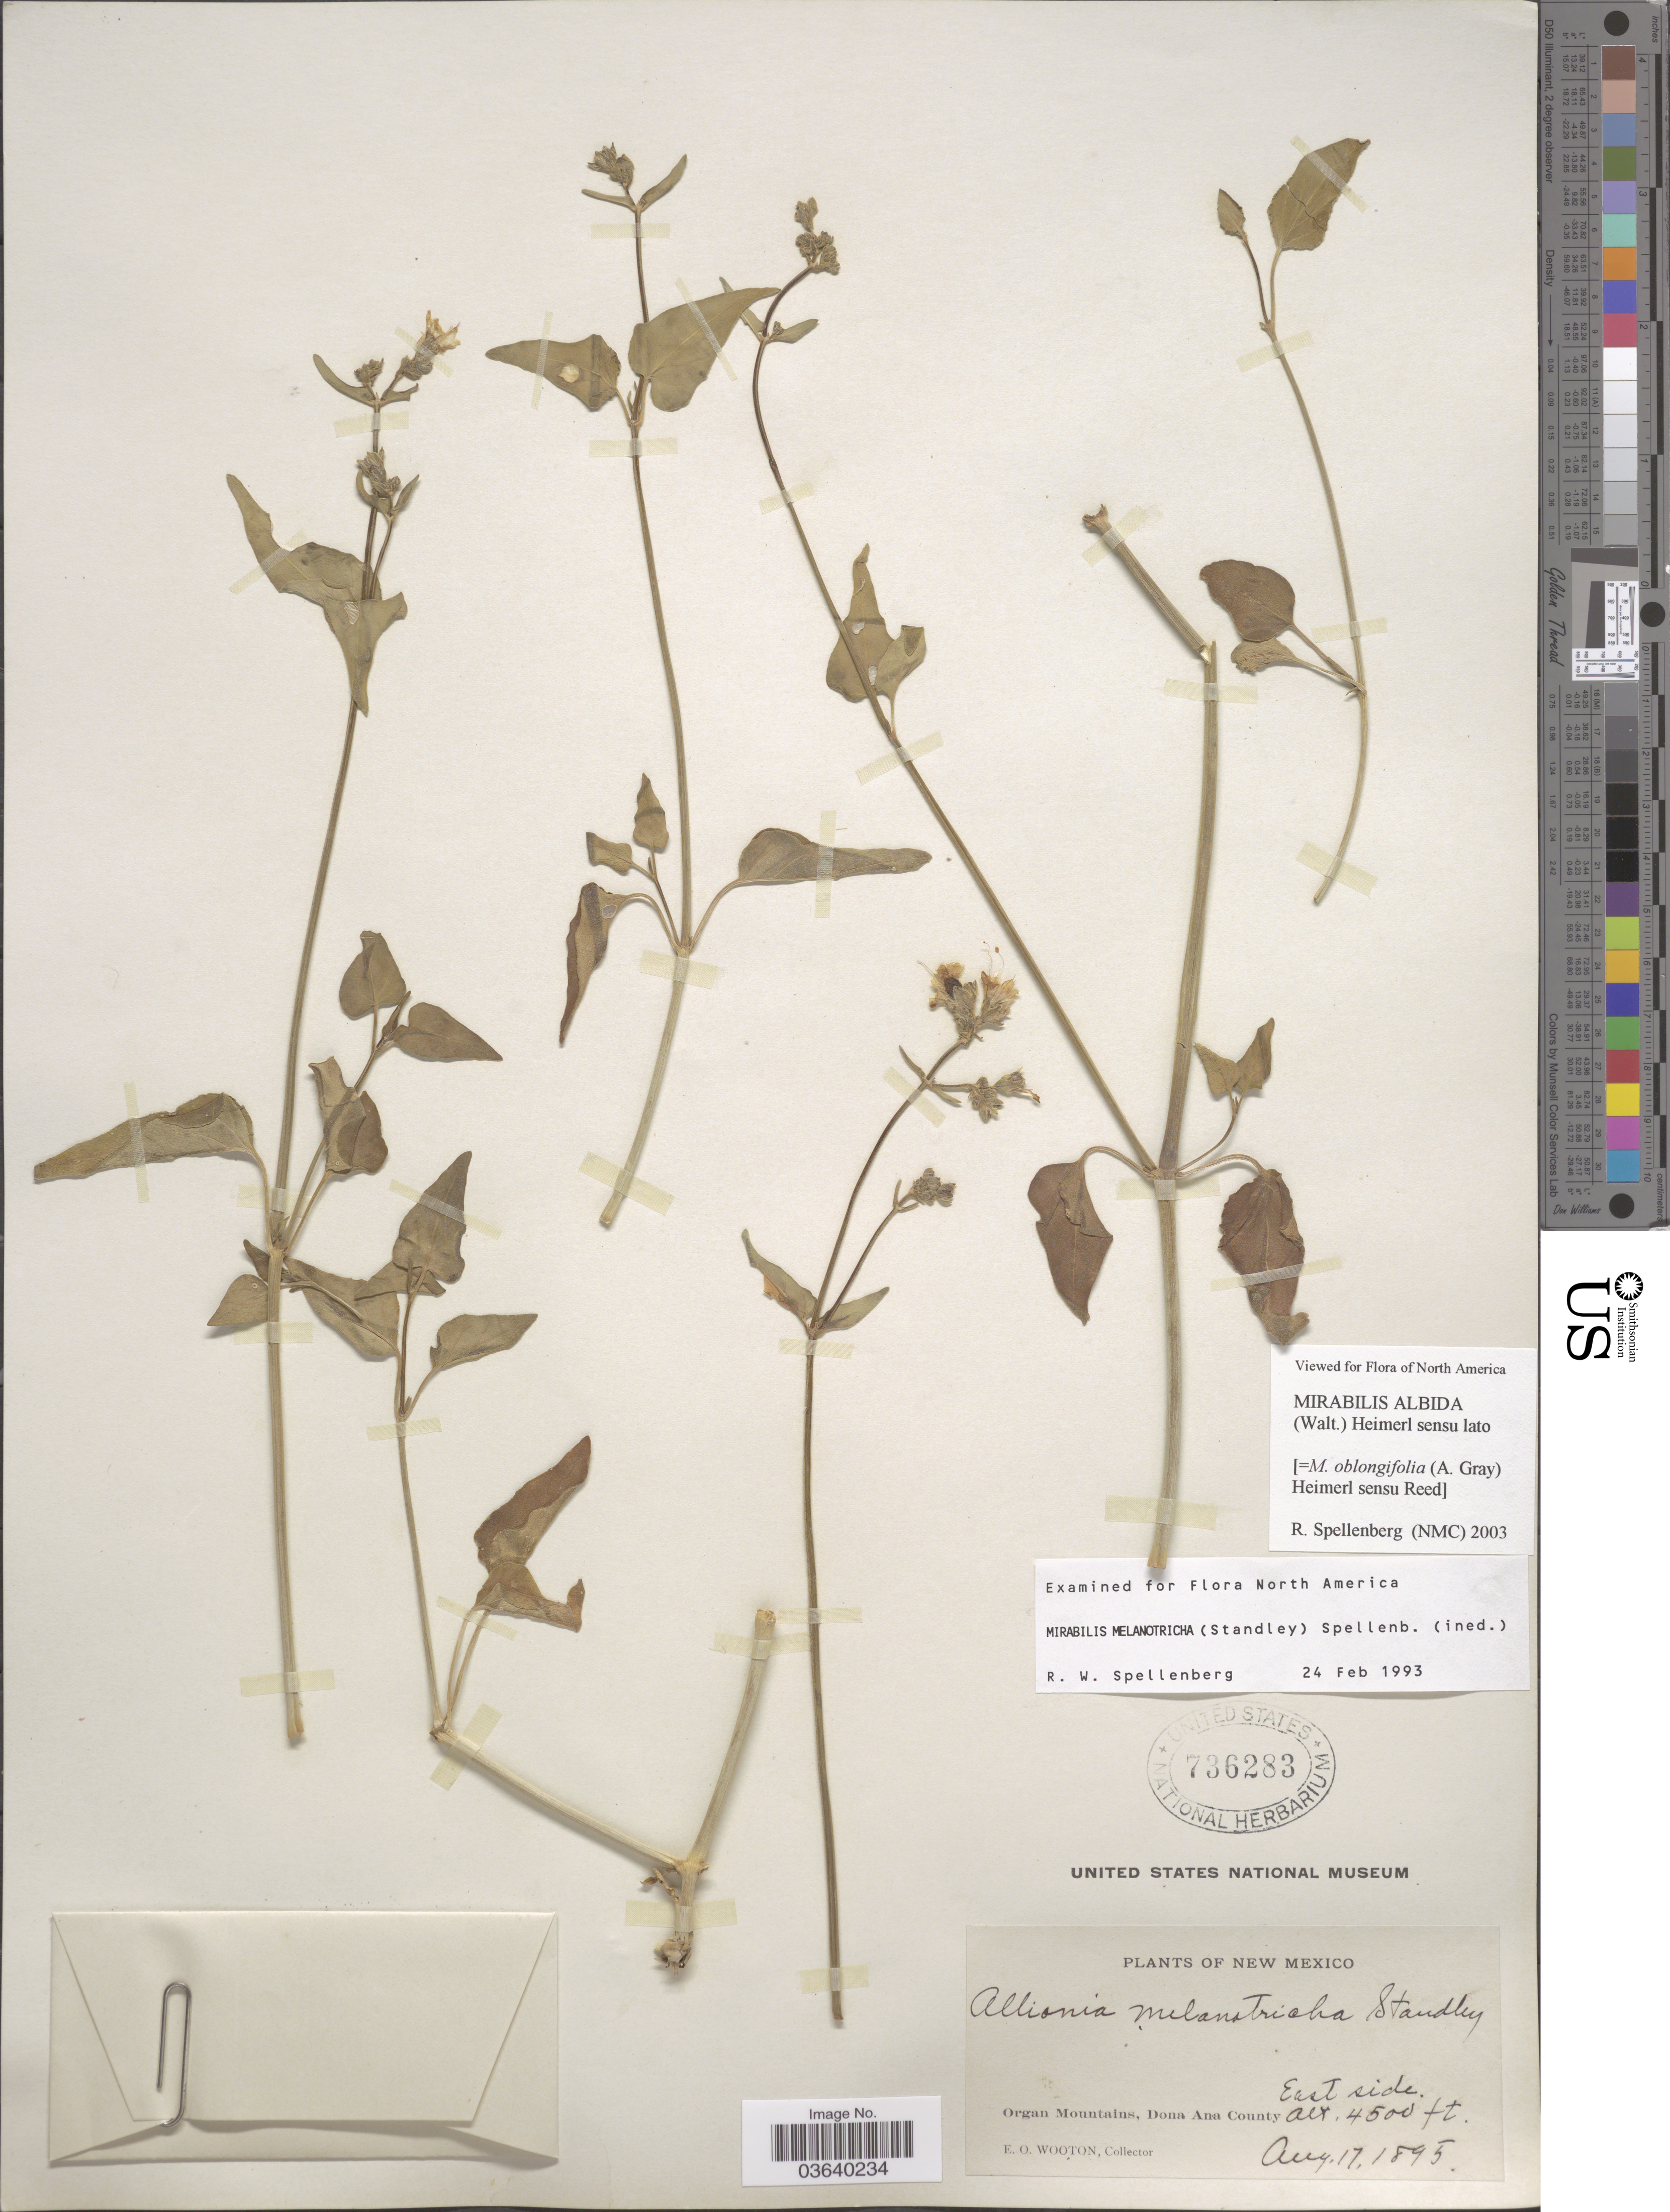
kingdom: Plantae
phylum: Tracheophyta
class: Magnoliopsida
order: Caryophyllales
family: Nyctaginaceae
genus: Mirabilis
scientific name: Mirabilis albida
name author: (Walter) Heimerl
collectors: E. O. Wooton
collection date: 1895-08-17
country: United States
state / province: New Mexico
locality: Organ Mountains, Dona Ana County. East side.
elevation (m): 1372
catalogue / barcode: US 736283